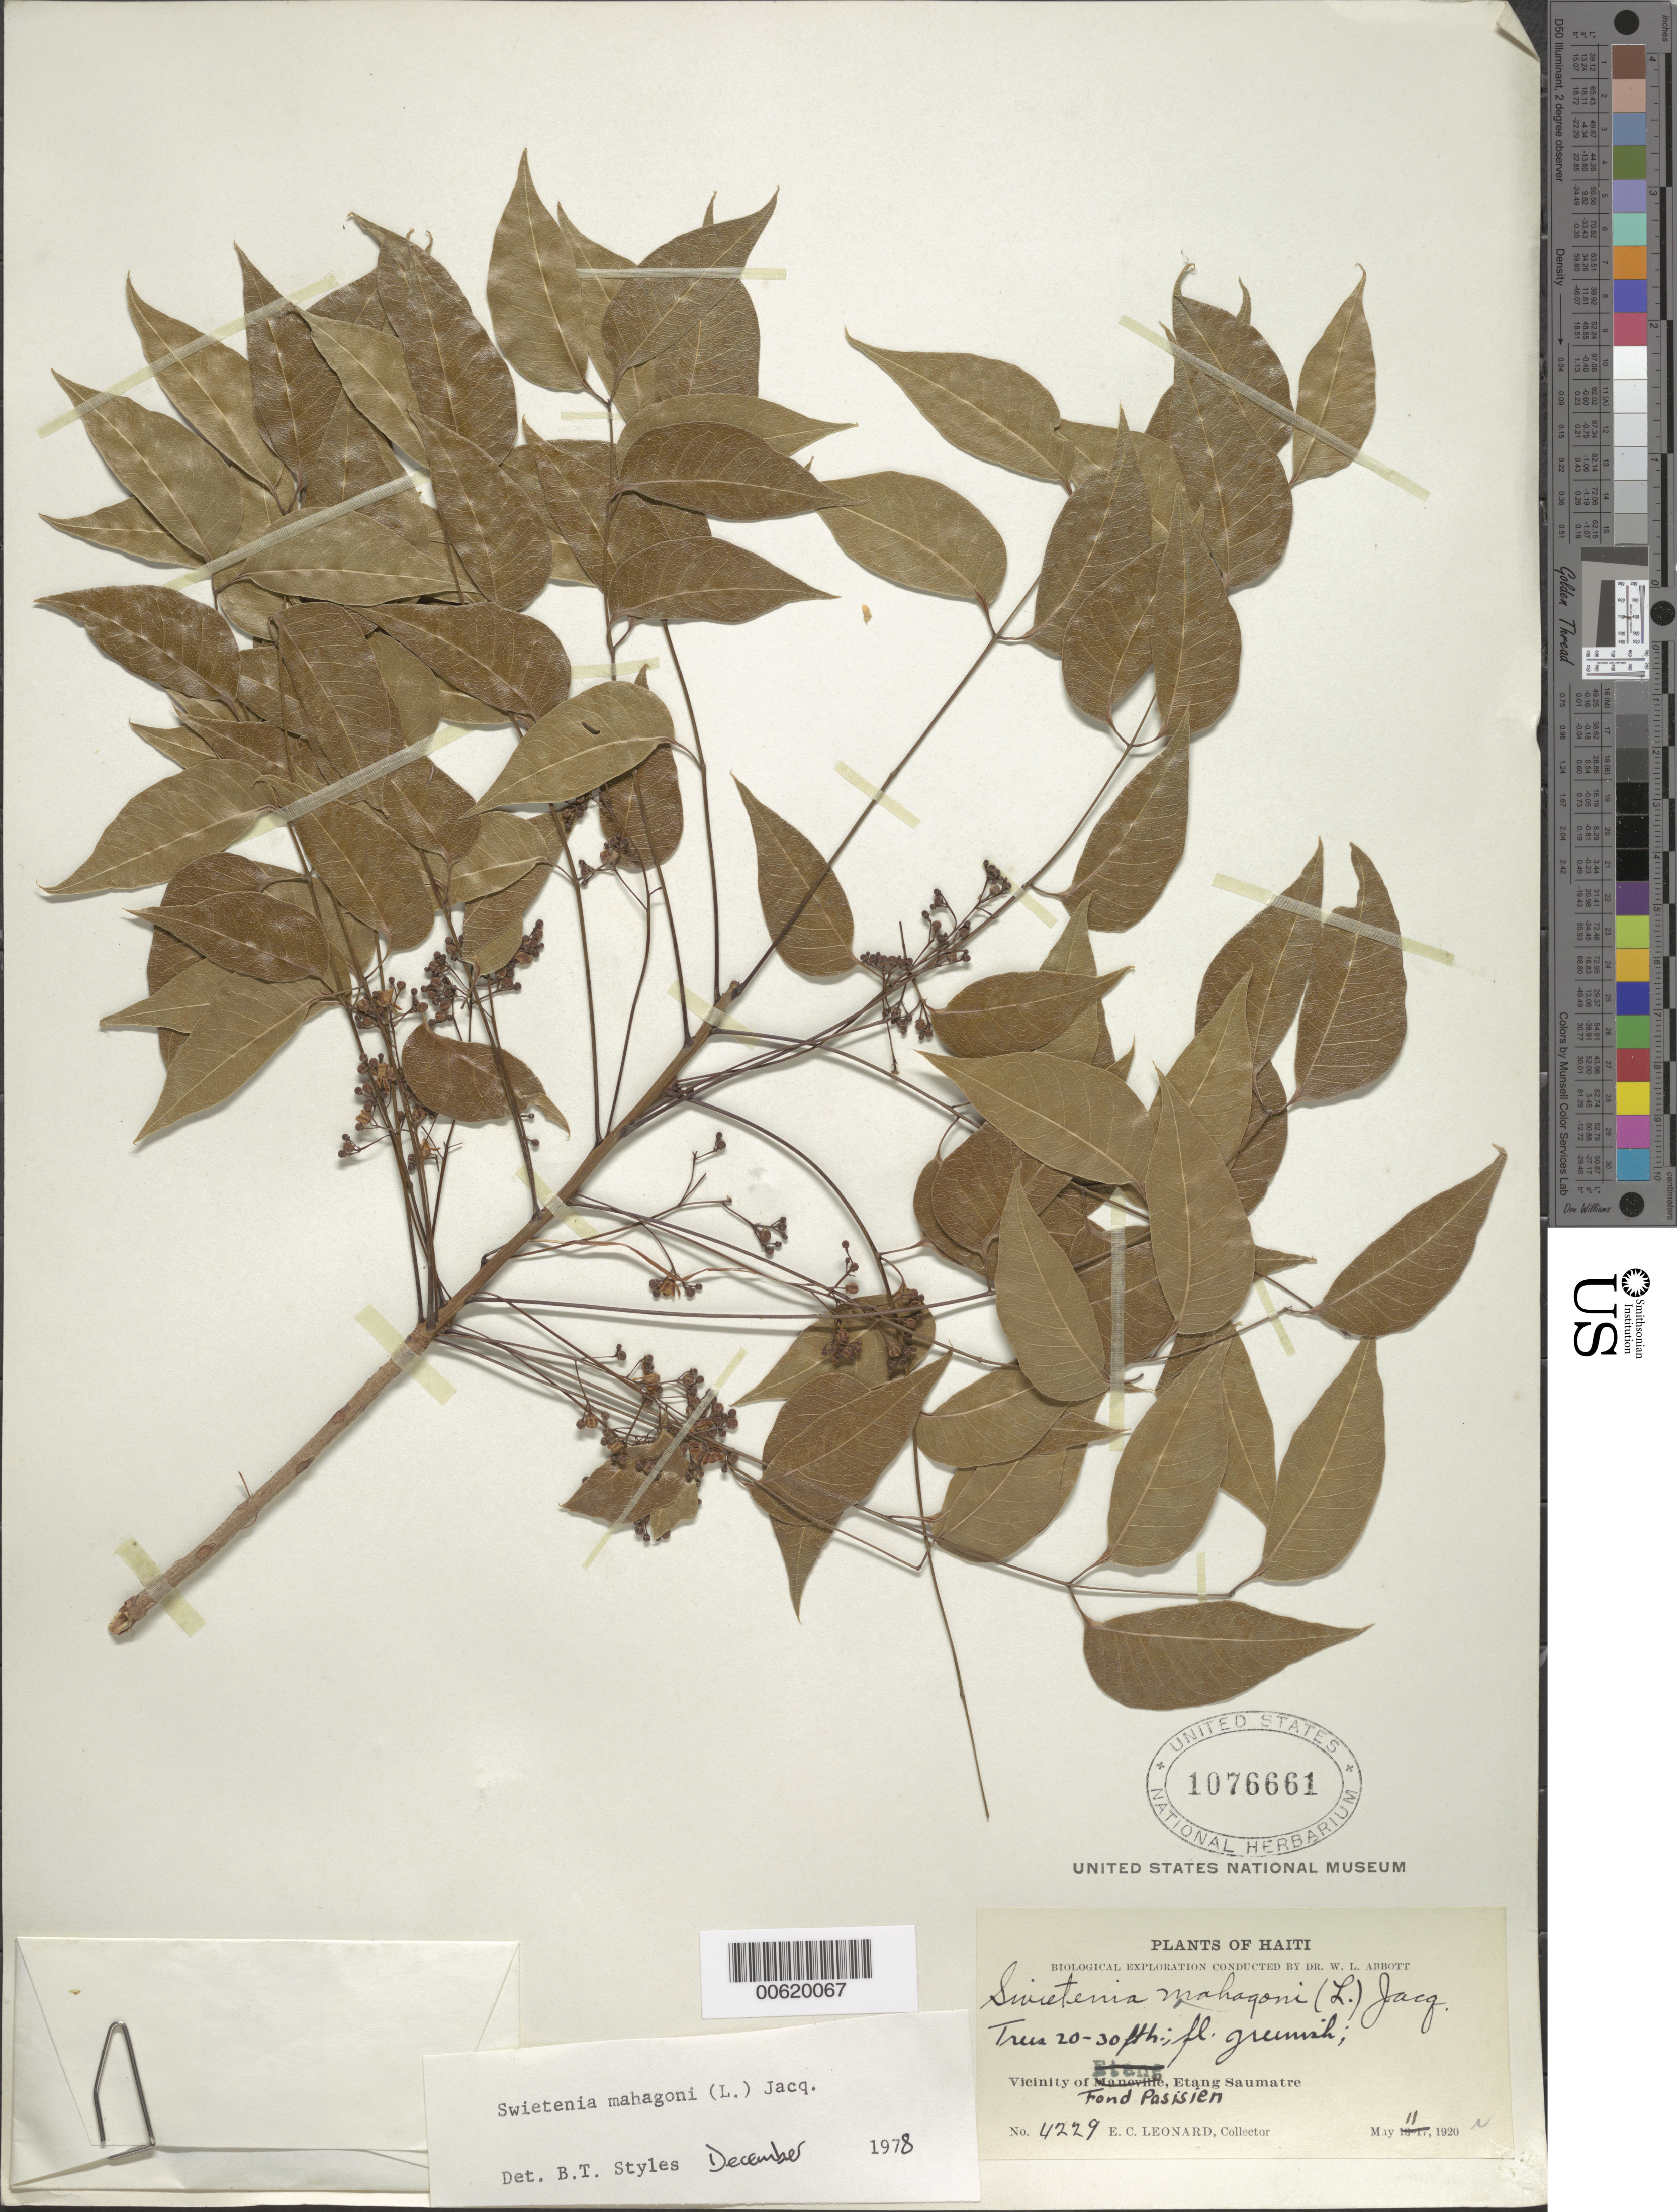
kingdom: Plantae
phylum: Tracheophyta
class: Magnoliopsida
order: Sapindales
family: Meliaceae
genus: Swietenia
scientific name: Swietenia mahagoni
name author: (L.) Jacq.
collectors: E. C. Leonard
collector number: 4229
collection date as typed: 11 May 1920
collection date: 1920-05-11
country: Haiti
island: Hispaniola Island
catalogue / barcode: US 1076661